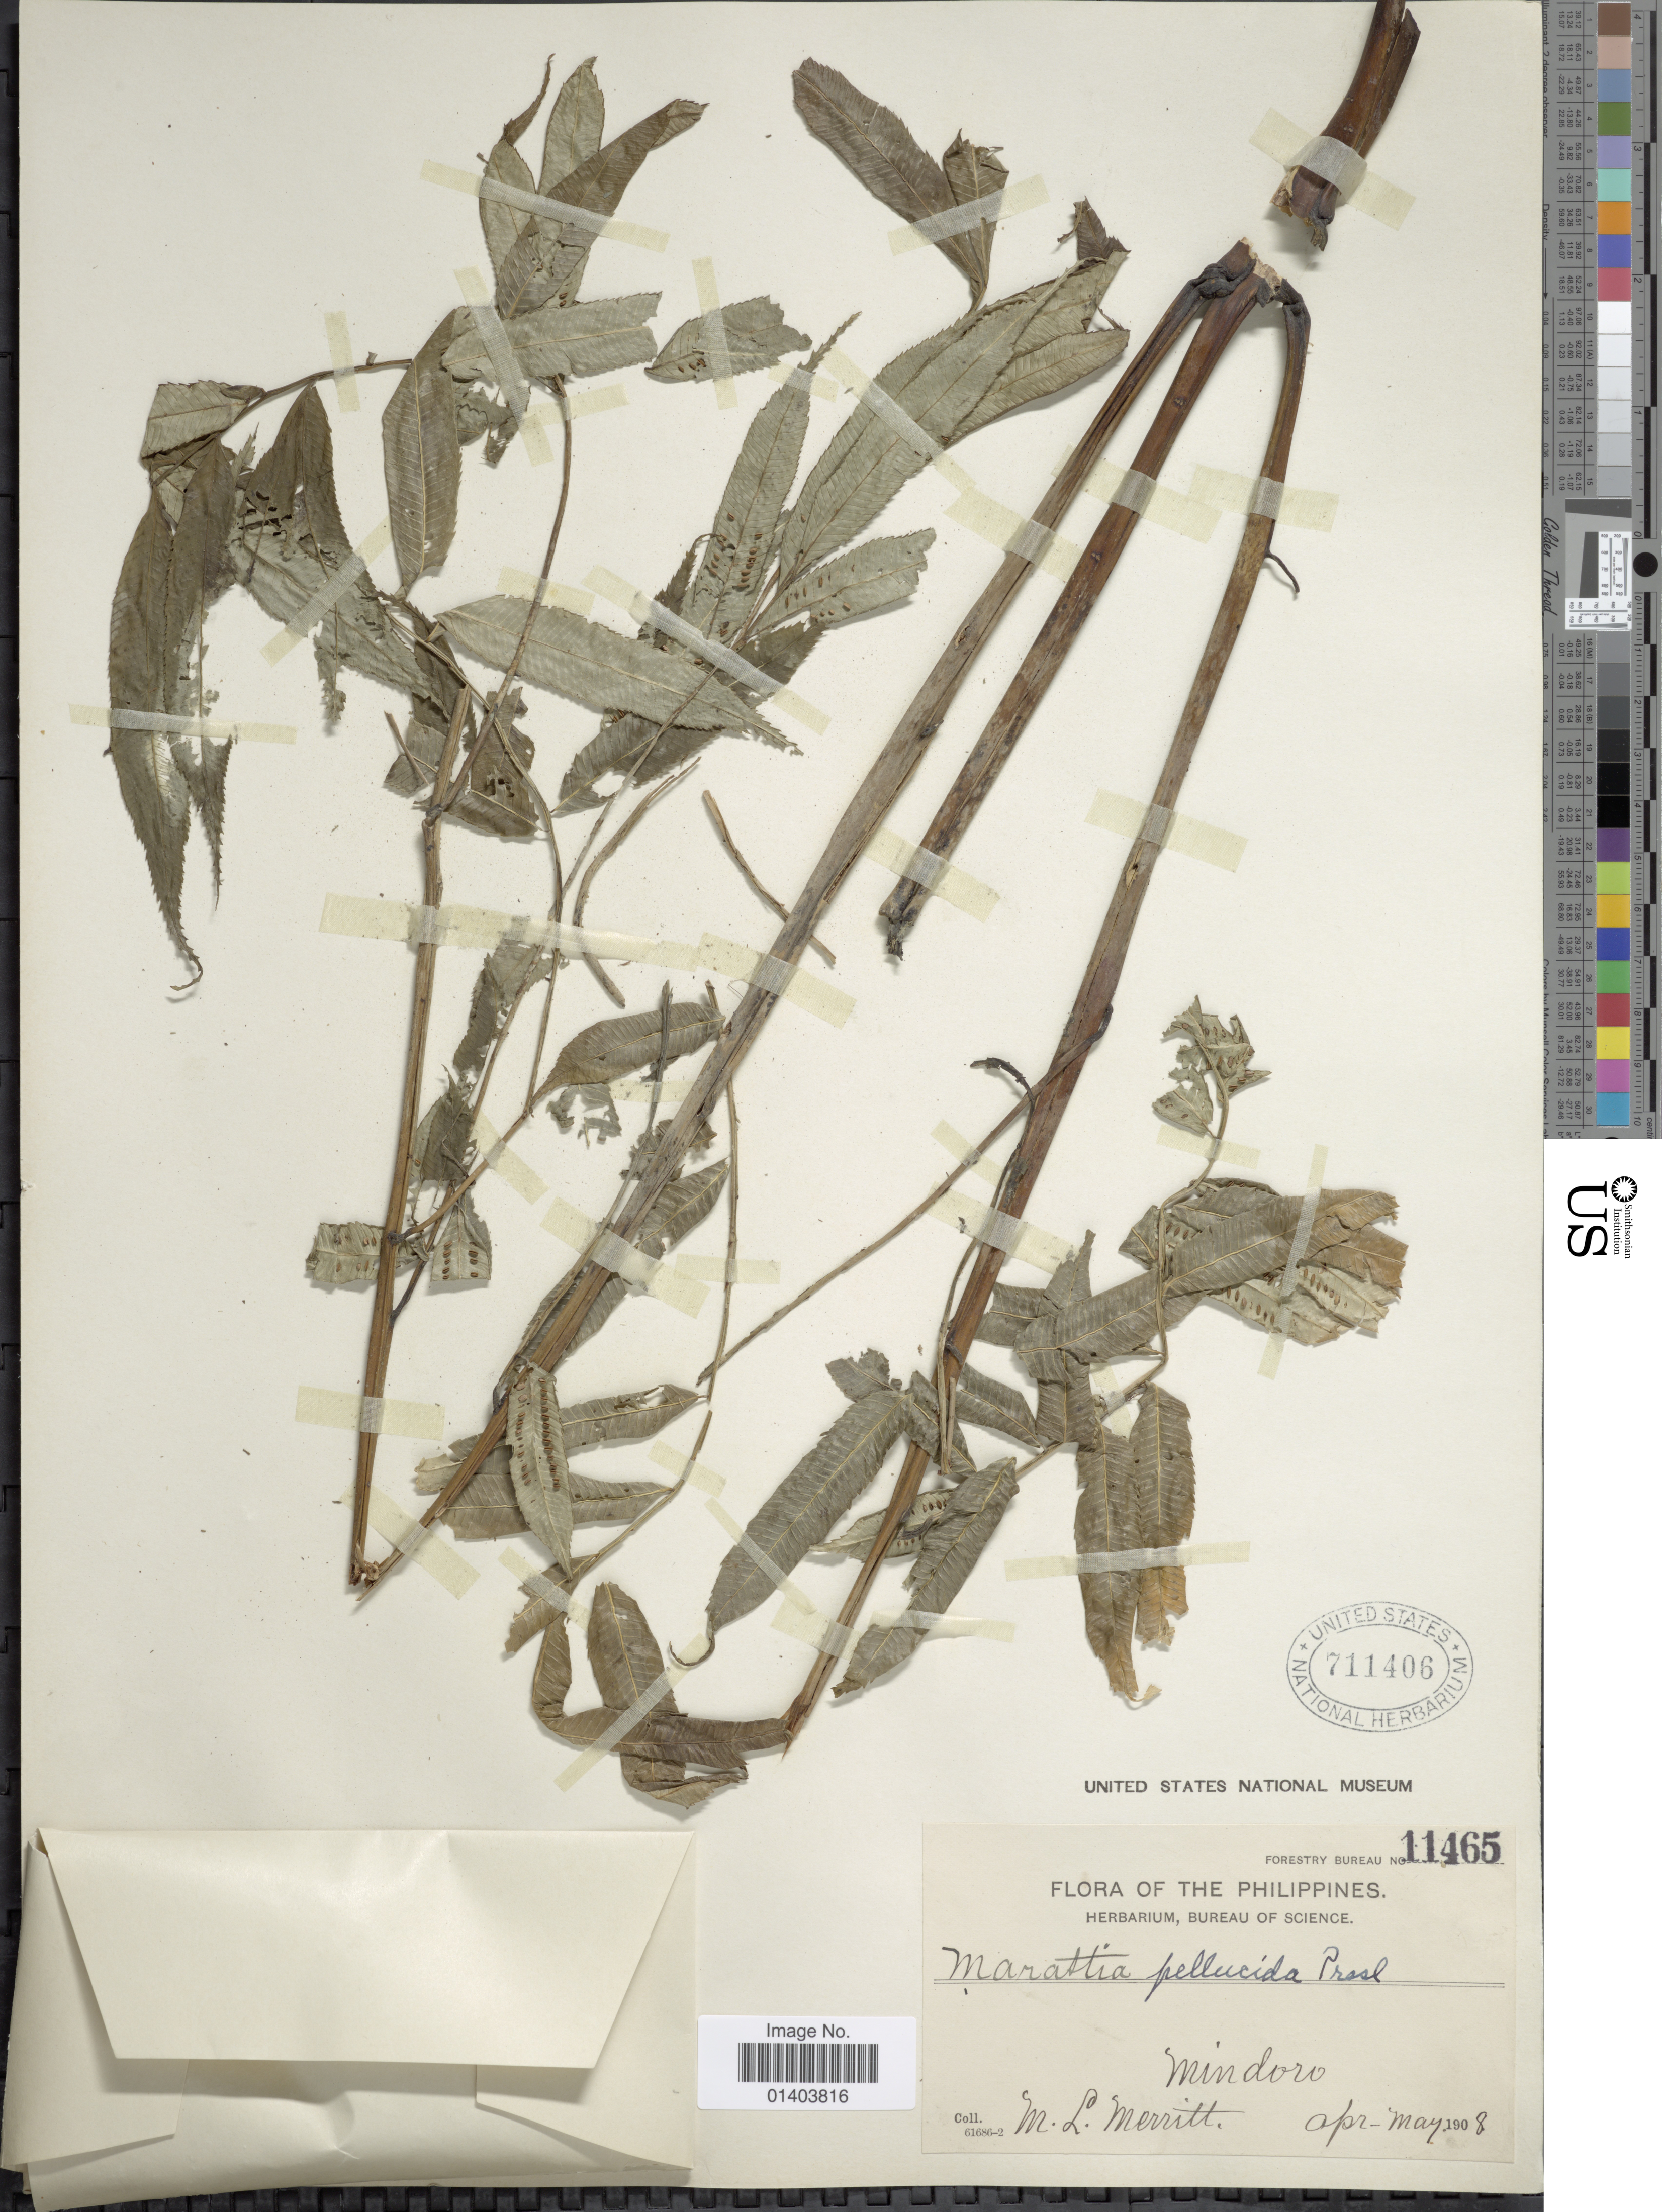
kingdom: Plantae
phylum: Tracheophyta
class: Polypodiopsida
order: Marattiales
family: Marattiaceae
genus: Ptisana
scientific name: Ptisana pellucida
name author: (C. Presl) Murdock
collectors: M. L. Merritt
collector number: Forestry Bureau 11465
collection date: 1908-04/1908-05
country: Philippines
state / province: Mimaropa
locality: Mindoro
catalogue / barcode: US 711406